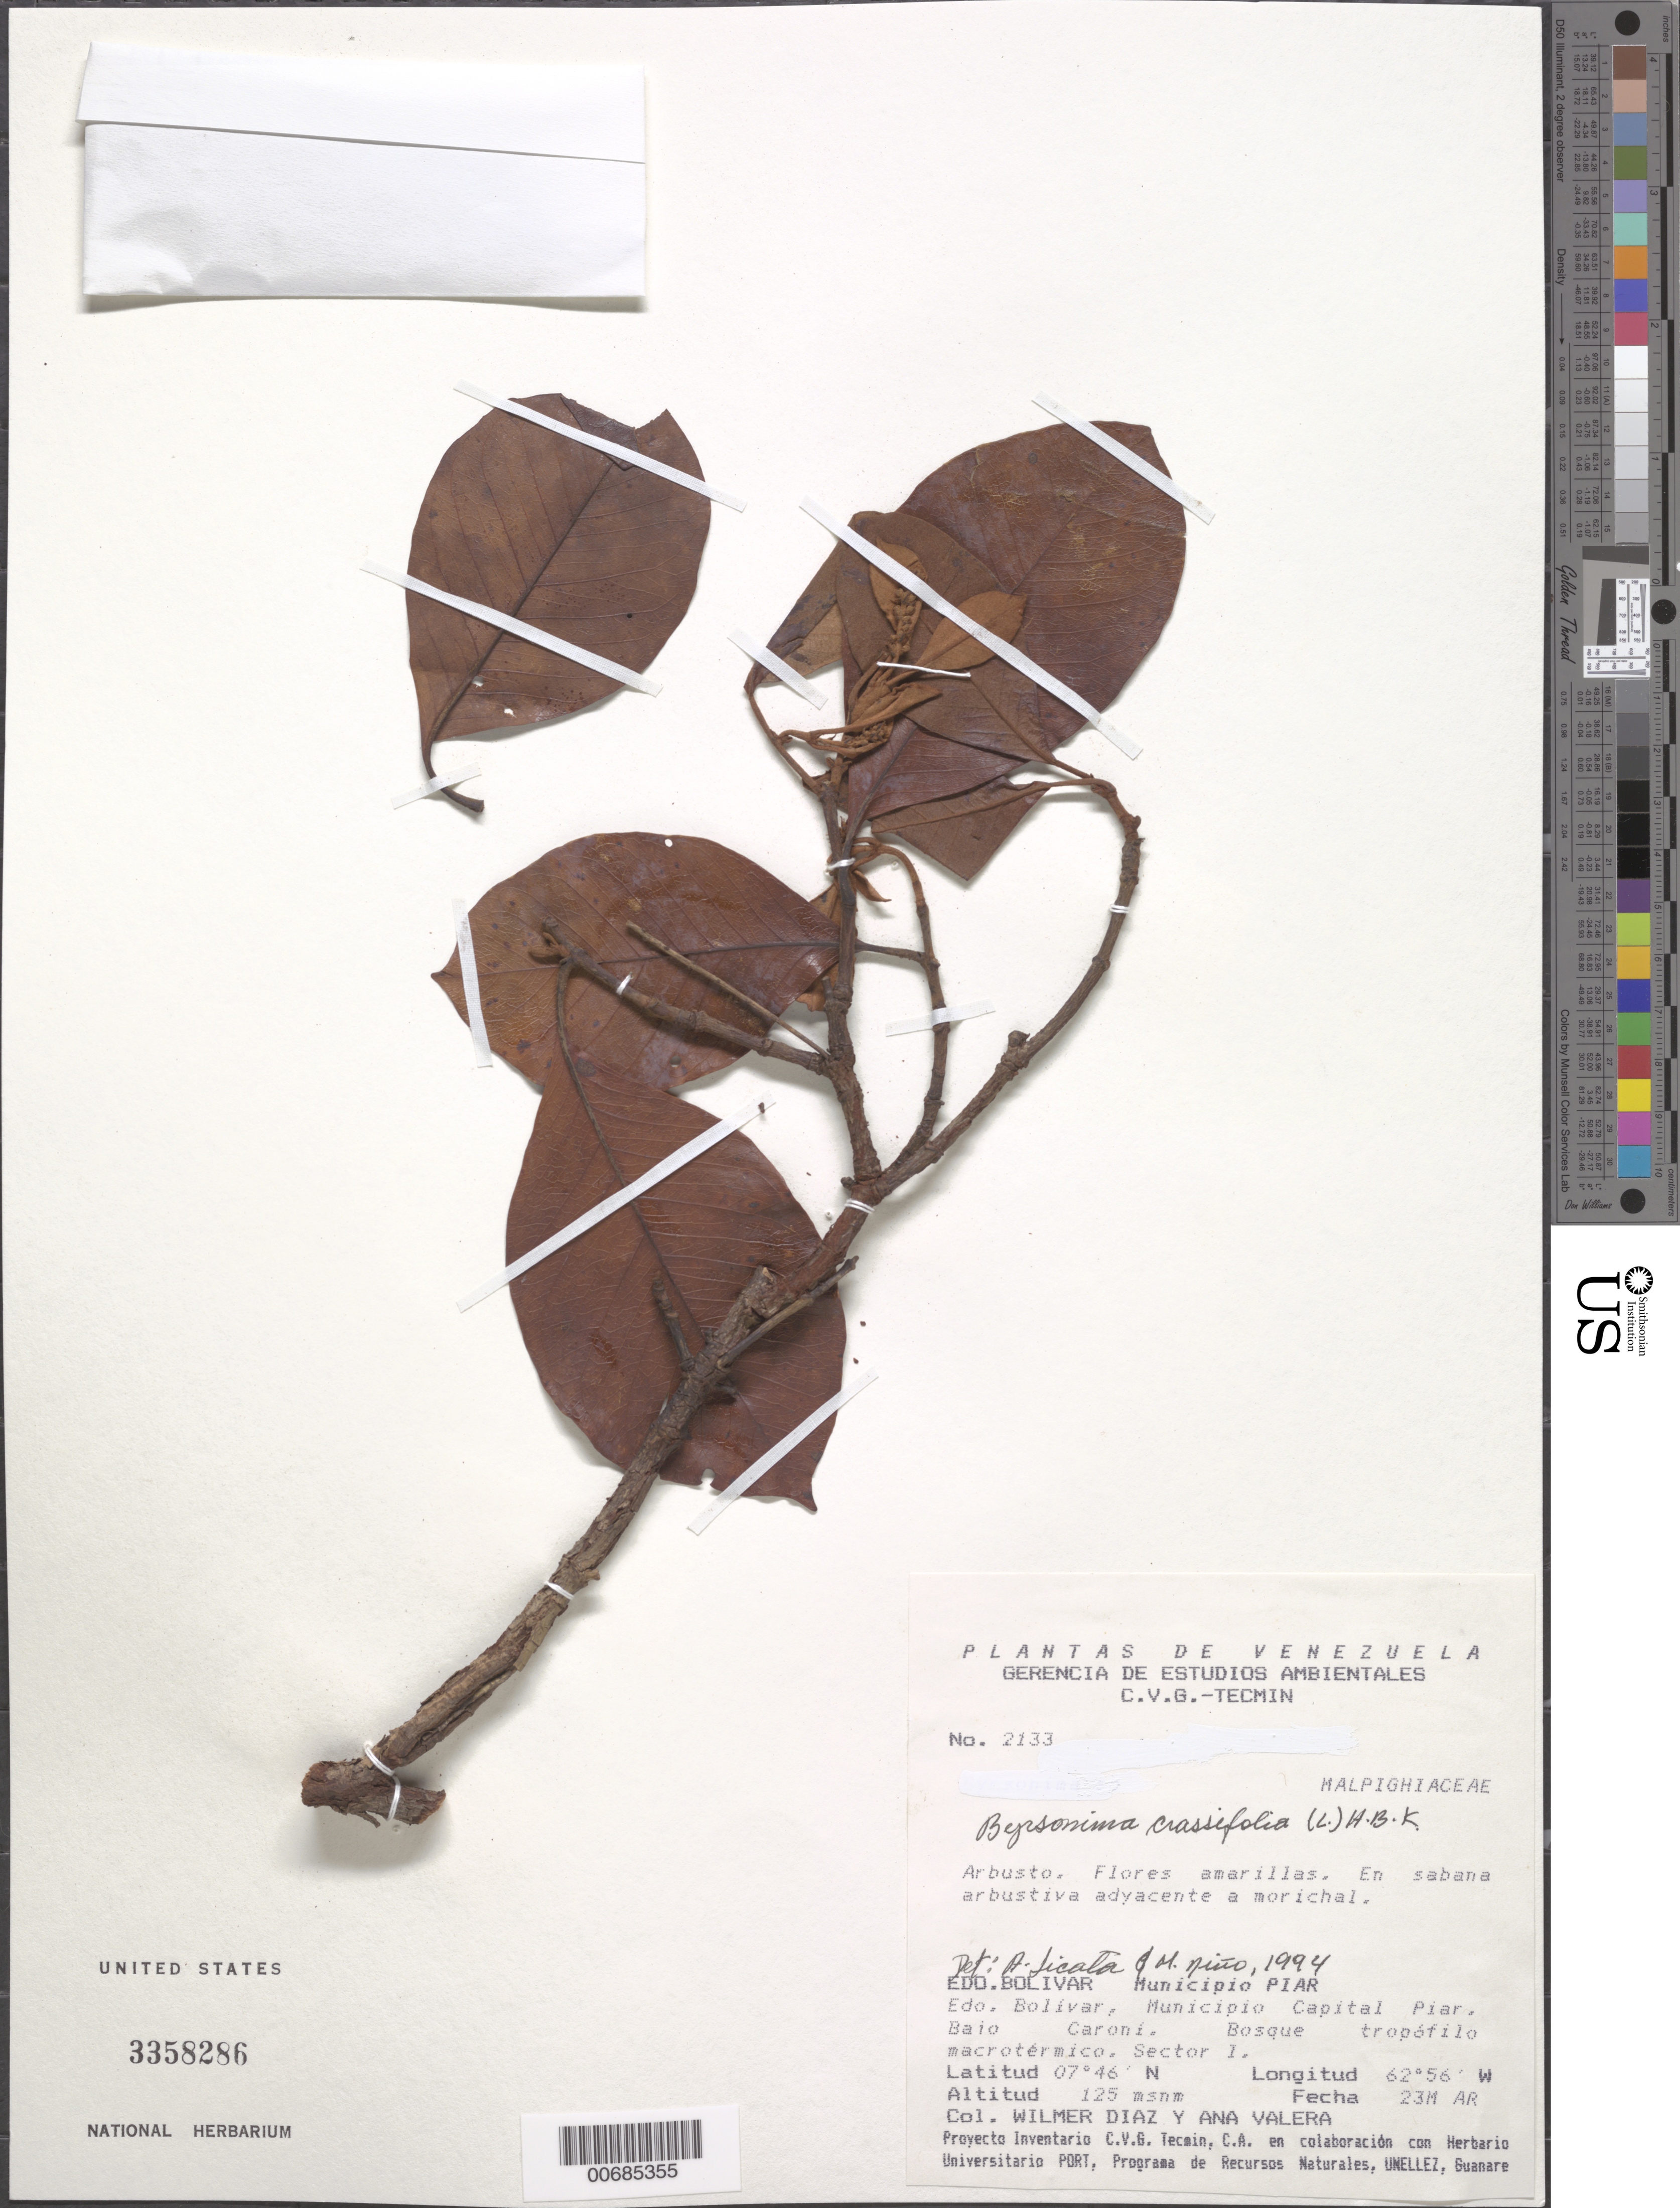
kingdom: Plantae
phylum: Tracheophyta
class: Magnoliopsida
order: Malpighiales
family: Malpighiaceae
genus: Byrsonima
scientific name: Byrsonima crassifolia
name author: (L.) Kunth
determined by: Licata, A.; Niño, S. M.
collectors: W. Díaz P. & A. Valera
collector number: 2133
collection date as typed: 23-Mar-94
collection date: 1994-03-23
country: Venezuela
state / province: Bolívar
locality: Mun. Piar, Mun. Capital Piar, Bajo Caroní, Sector I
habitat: Sabana arbustiva adyacente a morichal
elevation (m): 125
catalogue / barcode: US 3358286